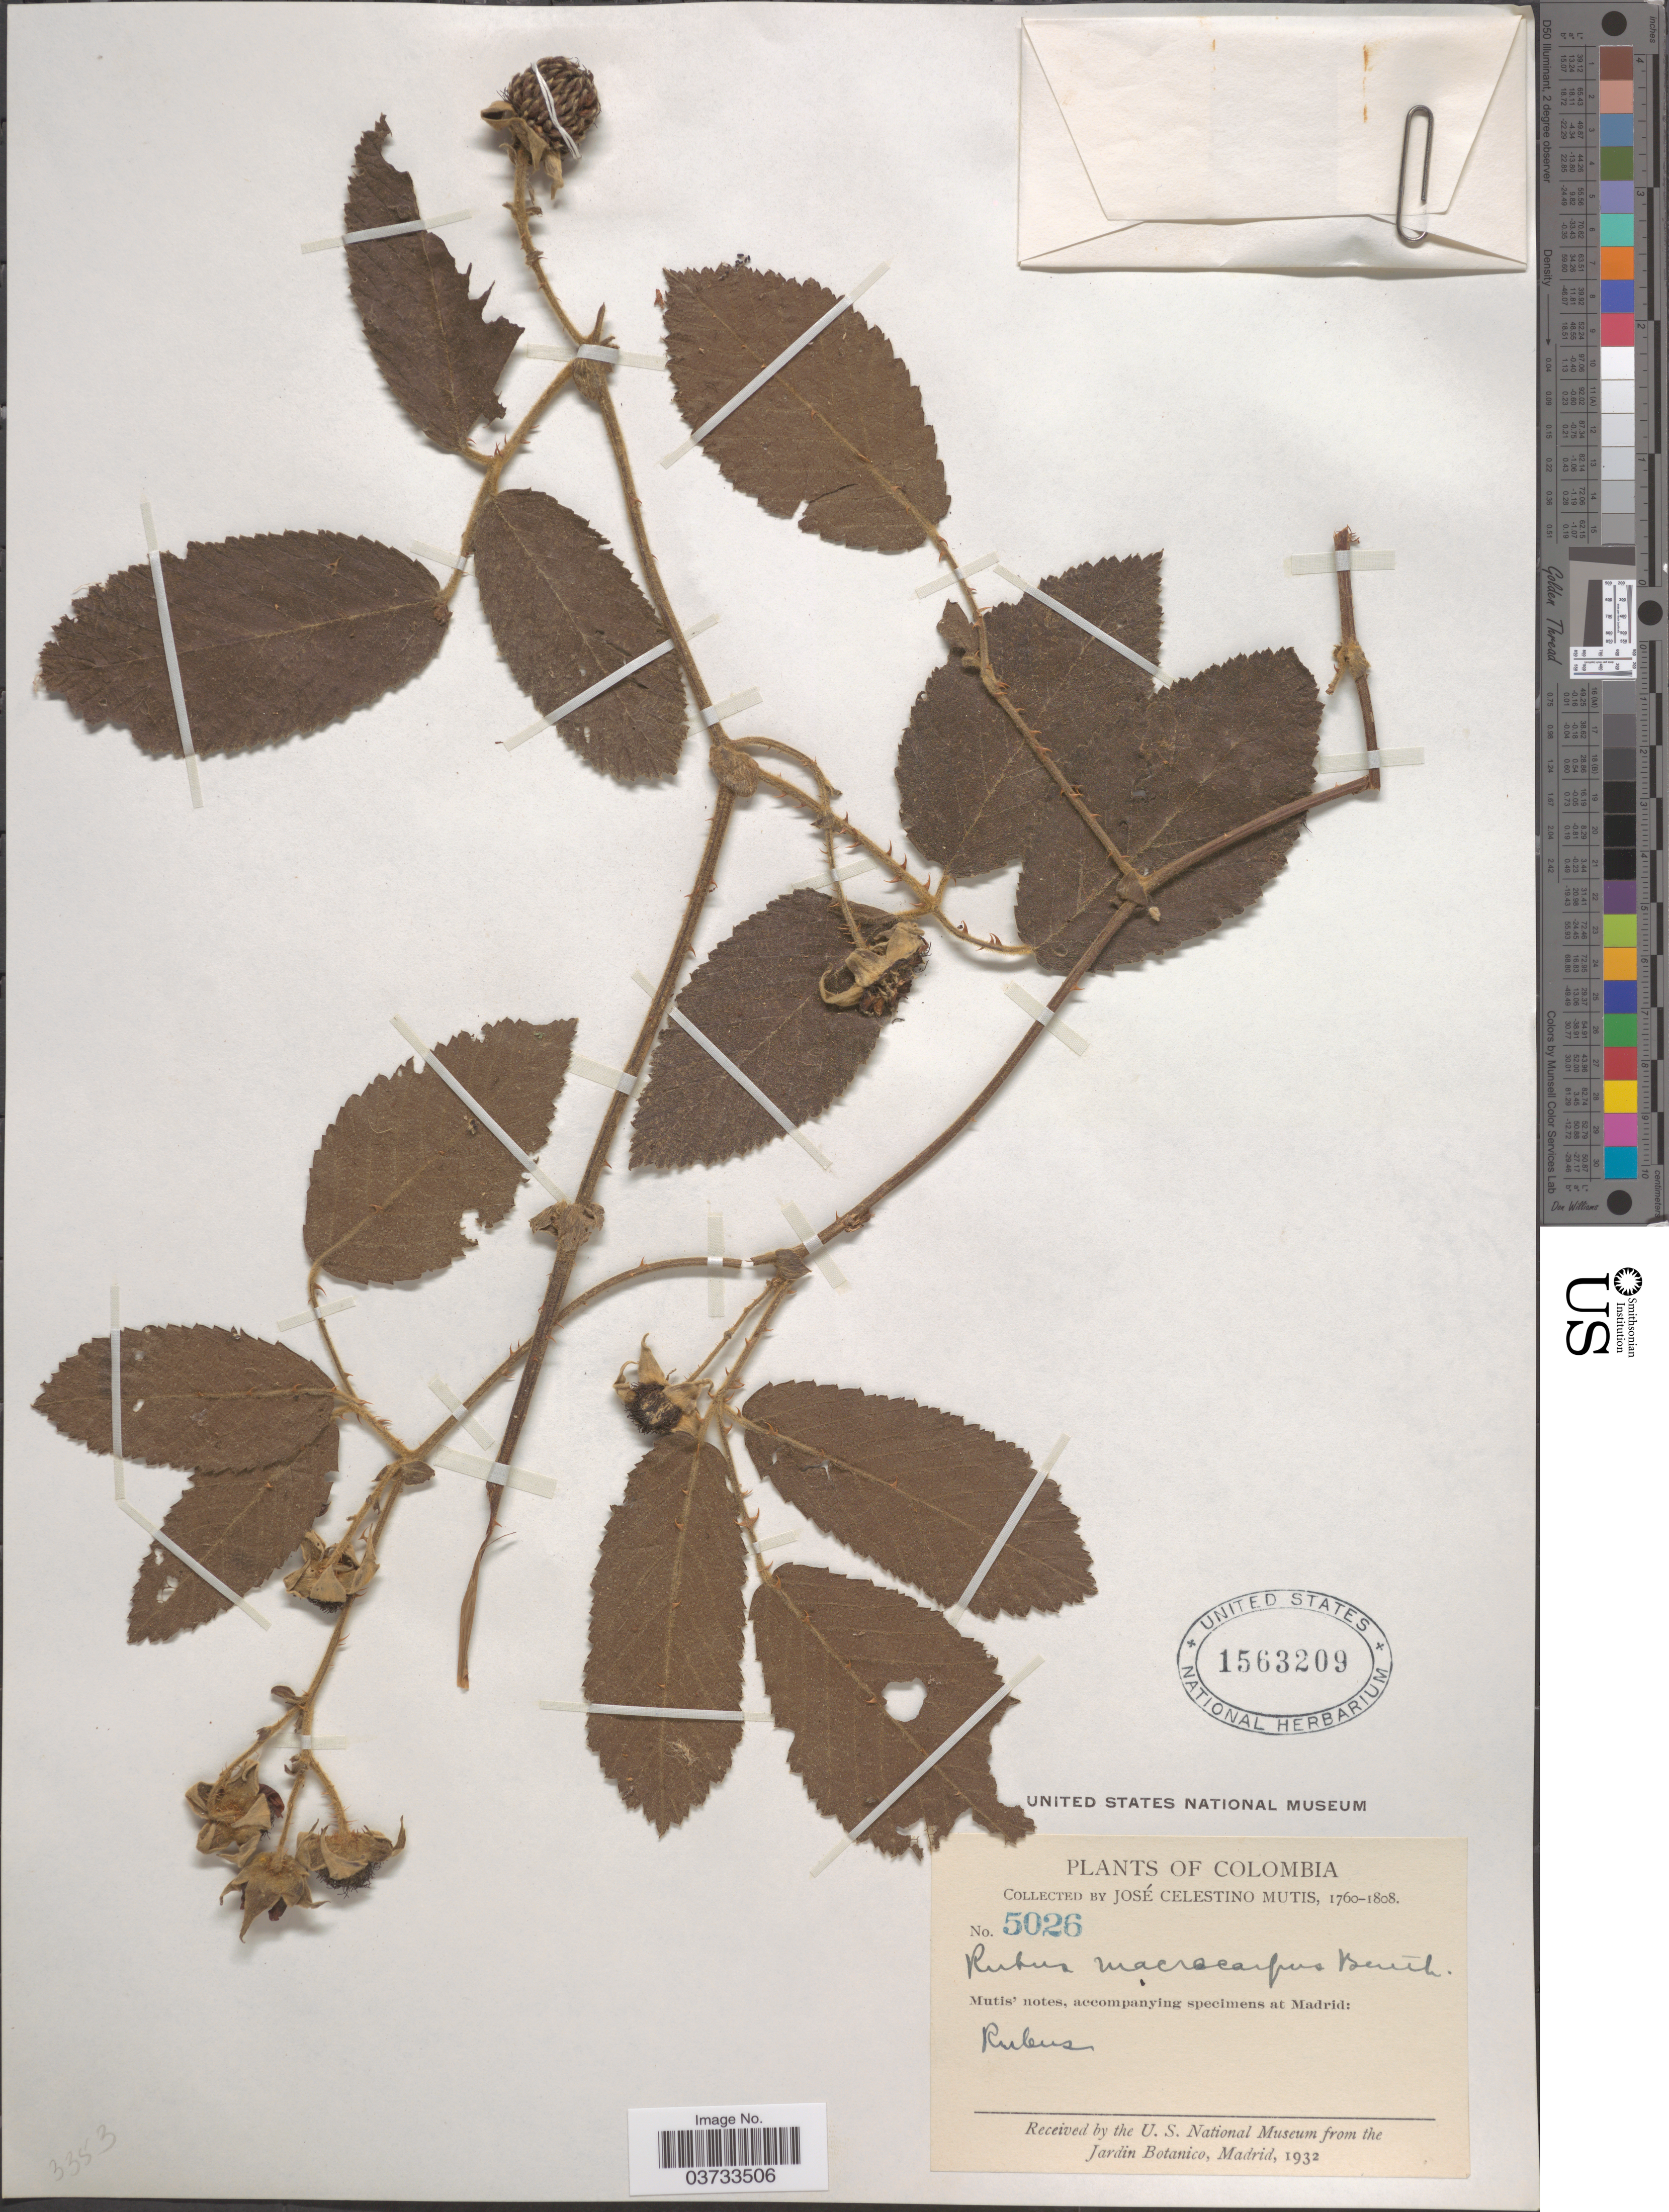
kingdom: Plantae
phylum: Tracheophyta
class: Magnoliopsida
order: Rosales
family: Rosaceae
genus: Rubus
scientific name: Rubus macrocarpus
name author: King ex C.B. Clarke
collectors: J. C. B. Mutis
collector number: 5026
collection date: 1760/1808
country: Colombia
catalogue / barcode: US 1563209